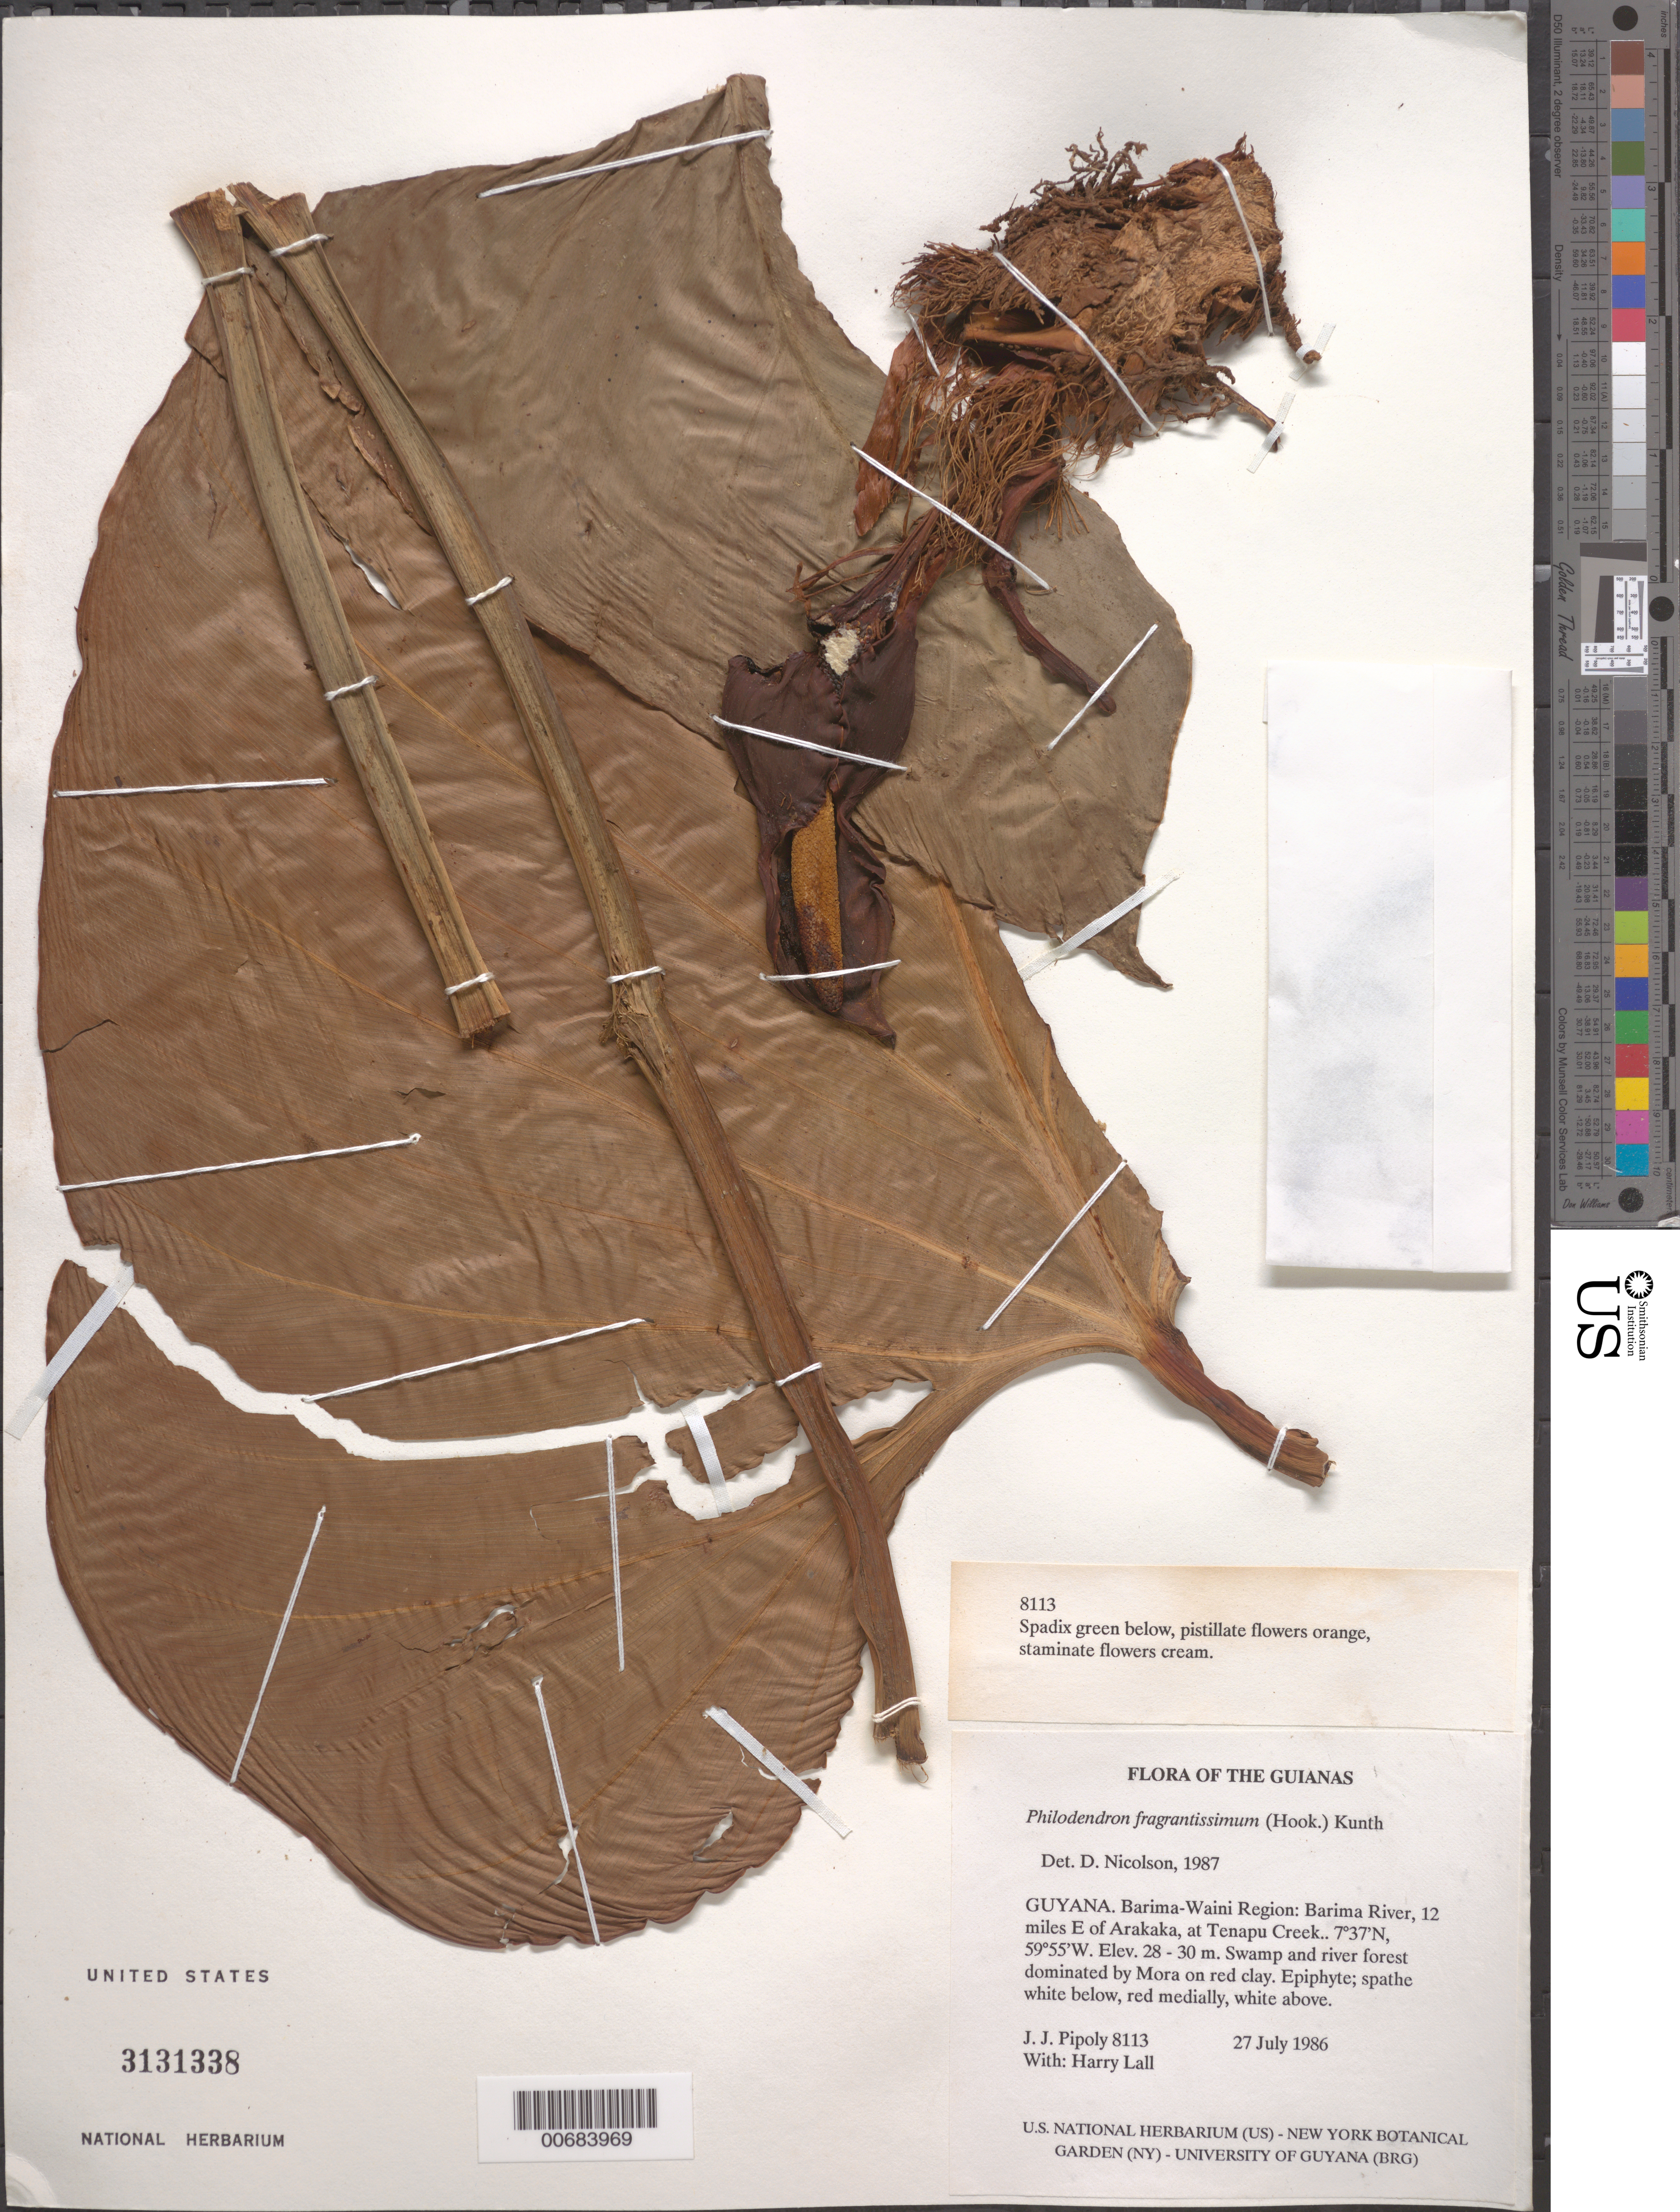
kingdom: Plantae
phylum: Tracheophyta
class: Liliopsida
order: Alismatales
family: Araceae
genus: Philodendron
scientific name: Philodendron fragrantissimum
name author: (G. Don) Kunth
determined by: Nicolson, Dan H.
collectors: J. J. Pipoly & H. Lall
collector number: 8113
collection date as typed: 27 July 1986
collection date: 1986-07-27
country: Guyana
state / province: Barima-Waini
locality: Barima River 12 mi E of Arakaka, Tenapu Creek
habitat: Swamp and river forest dominated by Mora on red clay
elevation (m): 28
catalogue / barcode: US 3131338